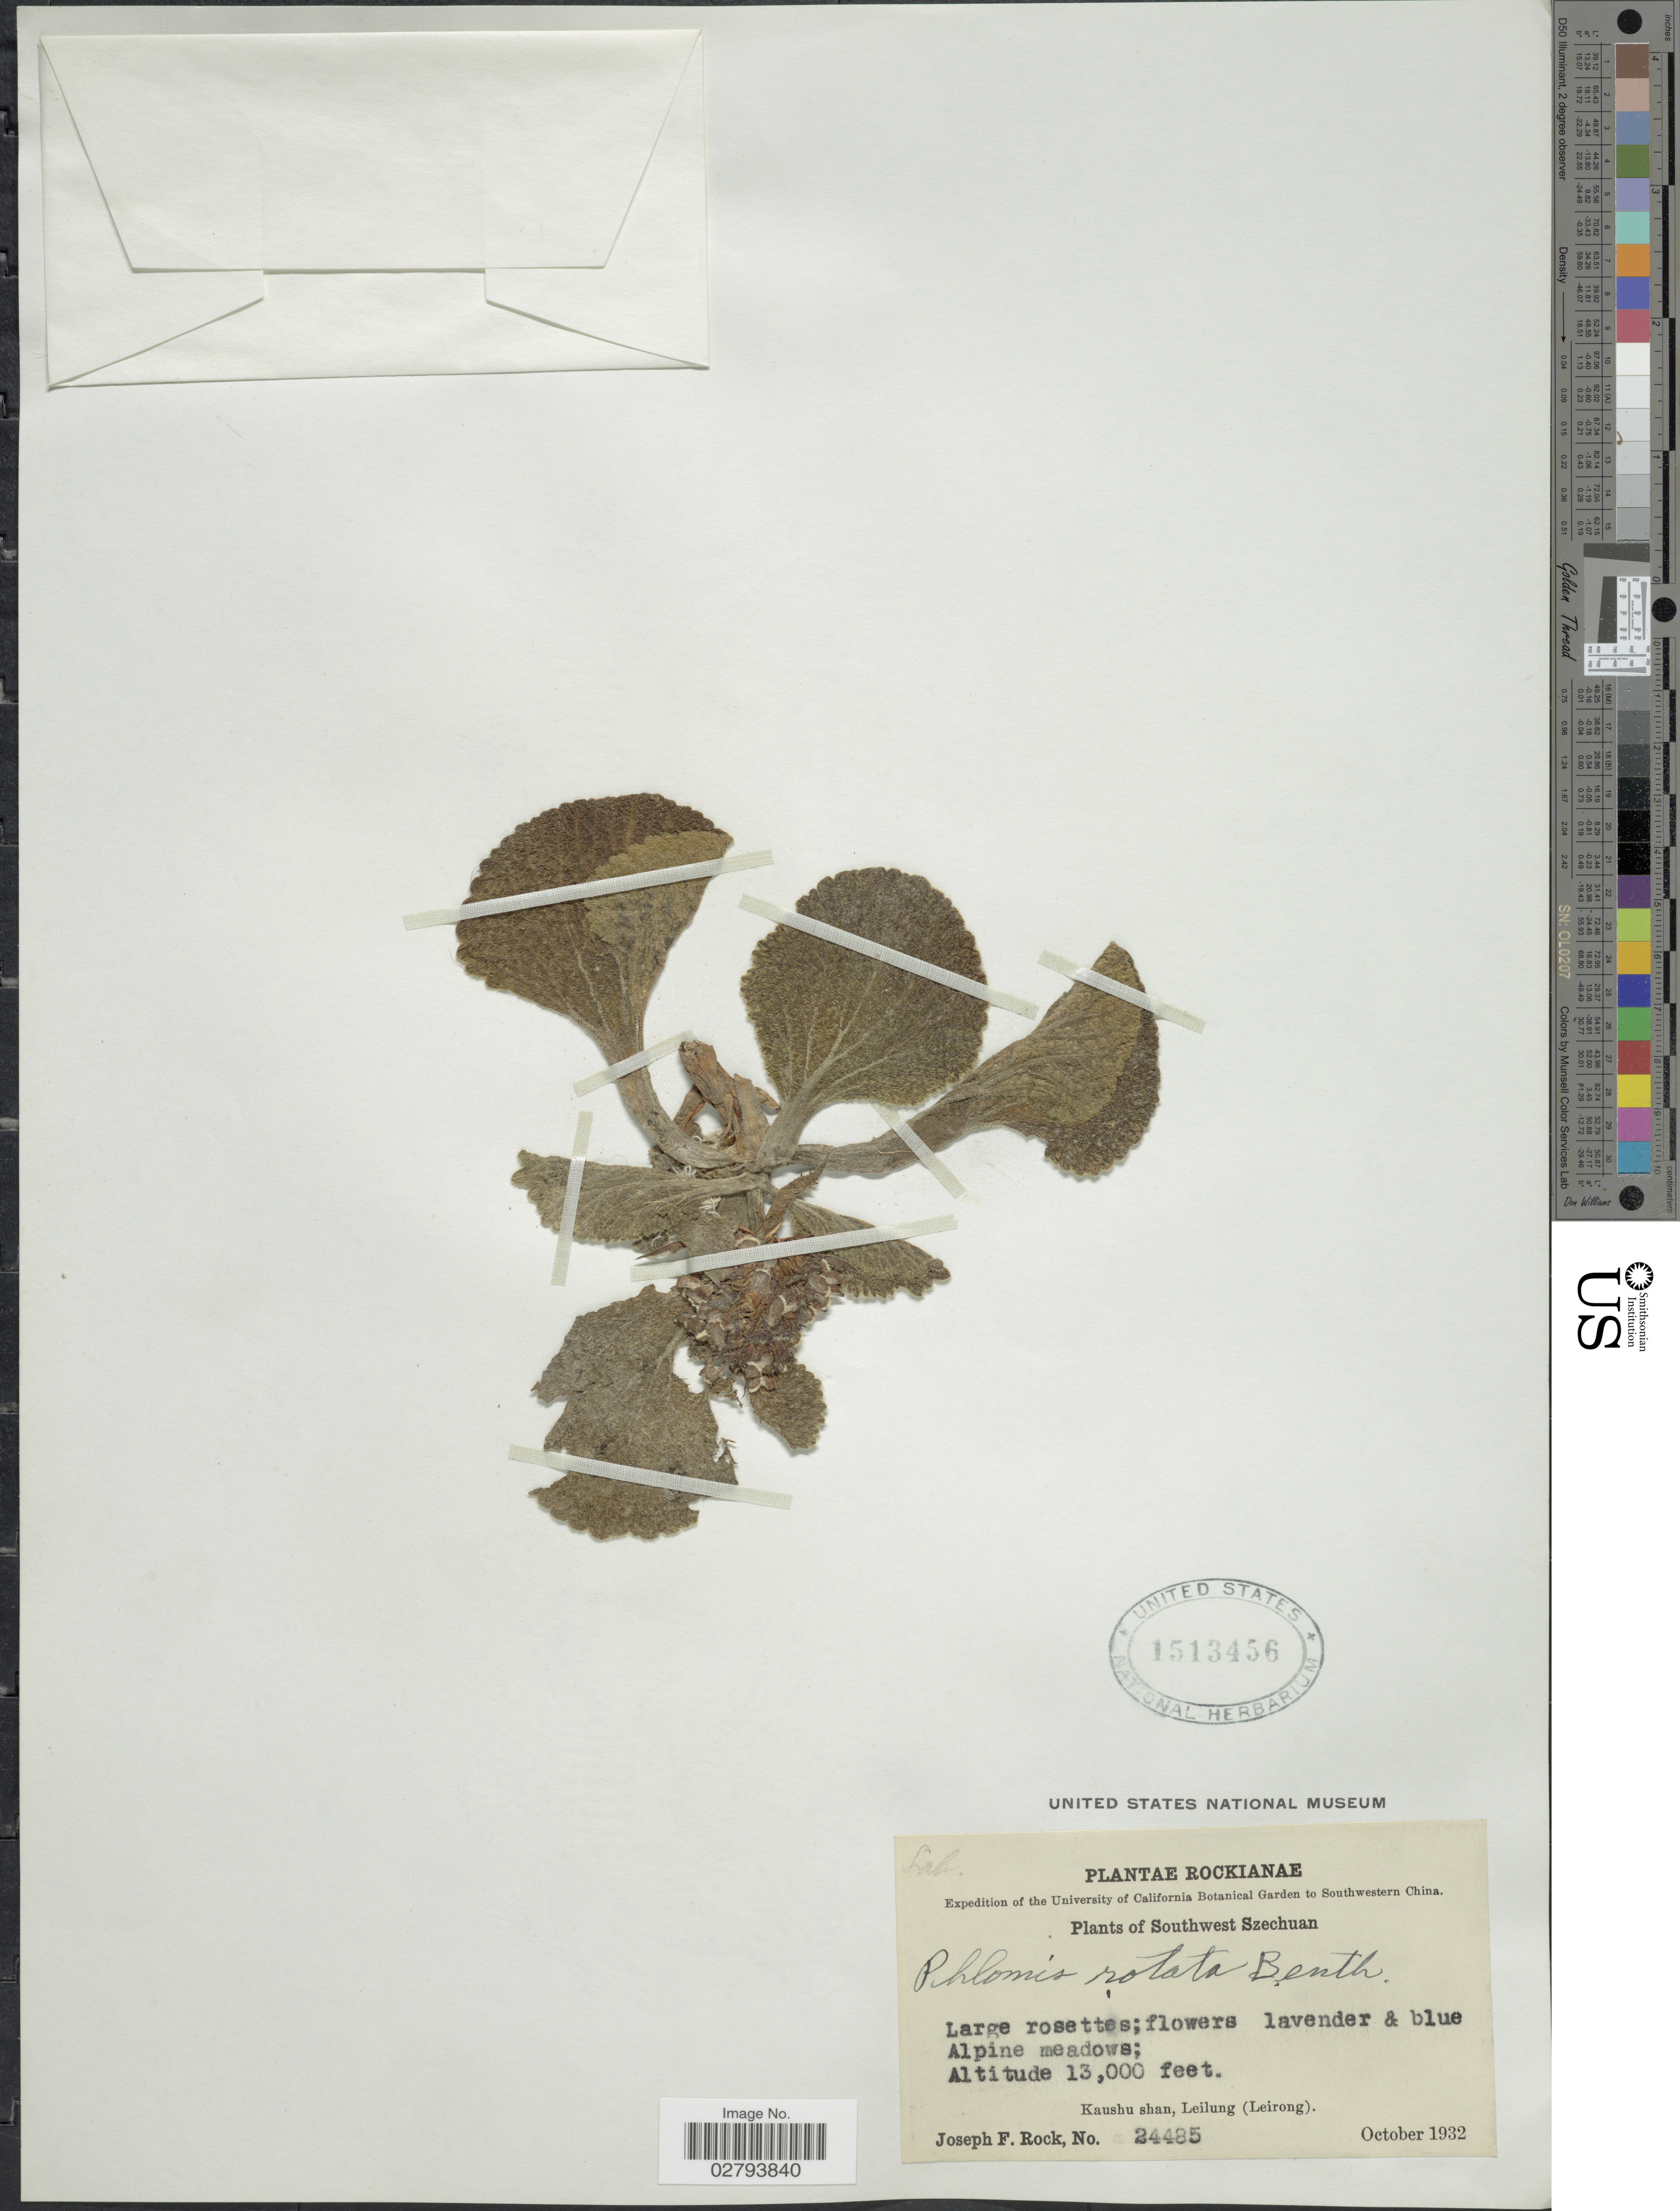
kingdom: Plantae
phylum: Tracheophyta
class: Magnoliopsida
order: Lamiales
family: Lamiaceae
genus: Phlomoides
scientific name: Phlomoides rotata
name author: (Benth. & Hook. f.) Mathiesen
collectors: J. F. Rock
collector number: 24485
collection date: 1932-10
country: China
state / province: Sichuan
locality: Southwest Szechuan, Southwestern China, Kaushu shan, Leilung (Leirong).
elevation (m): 3962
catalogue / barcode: US 1513456